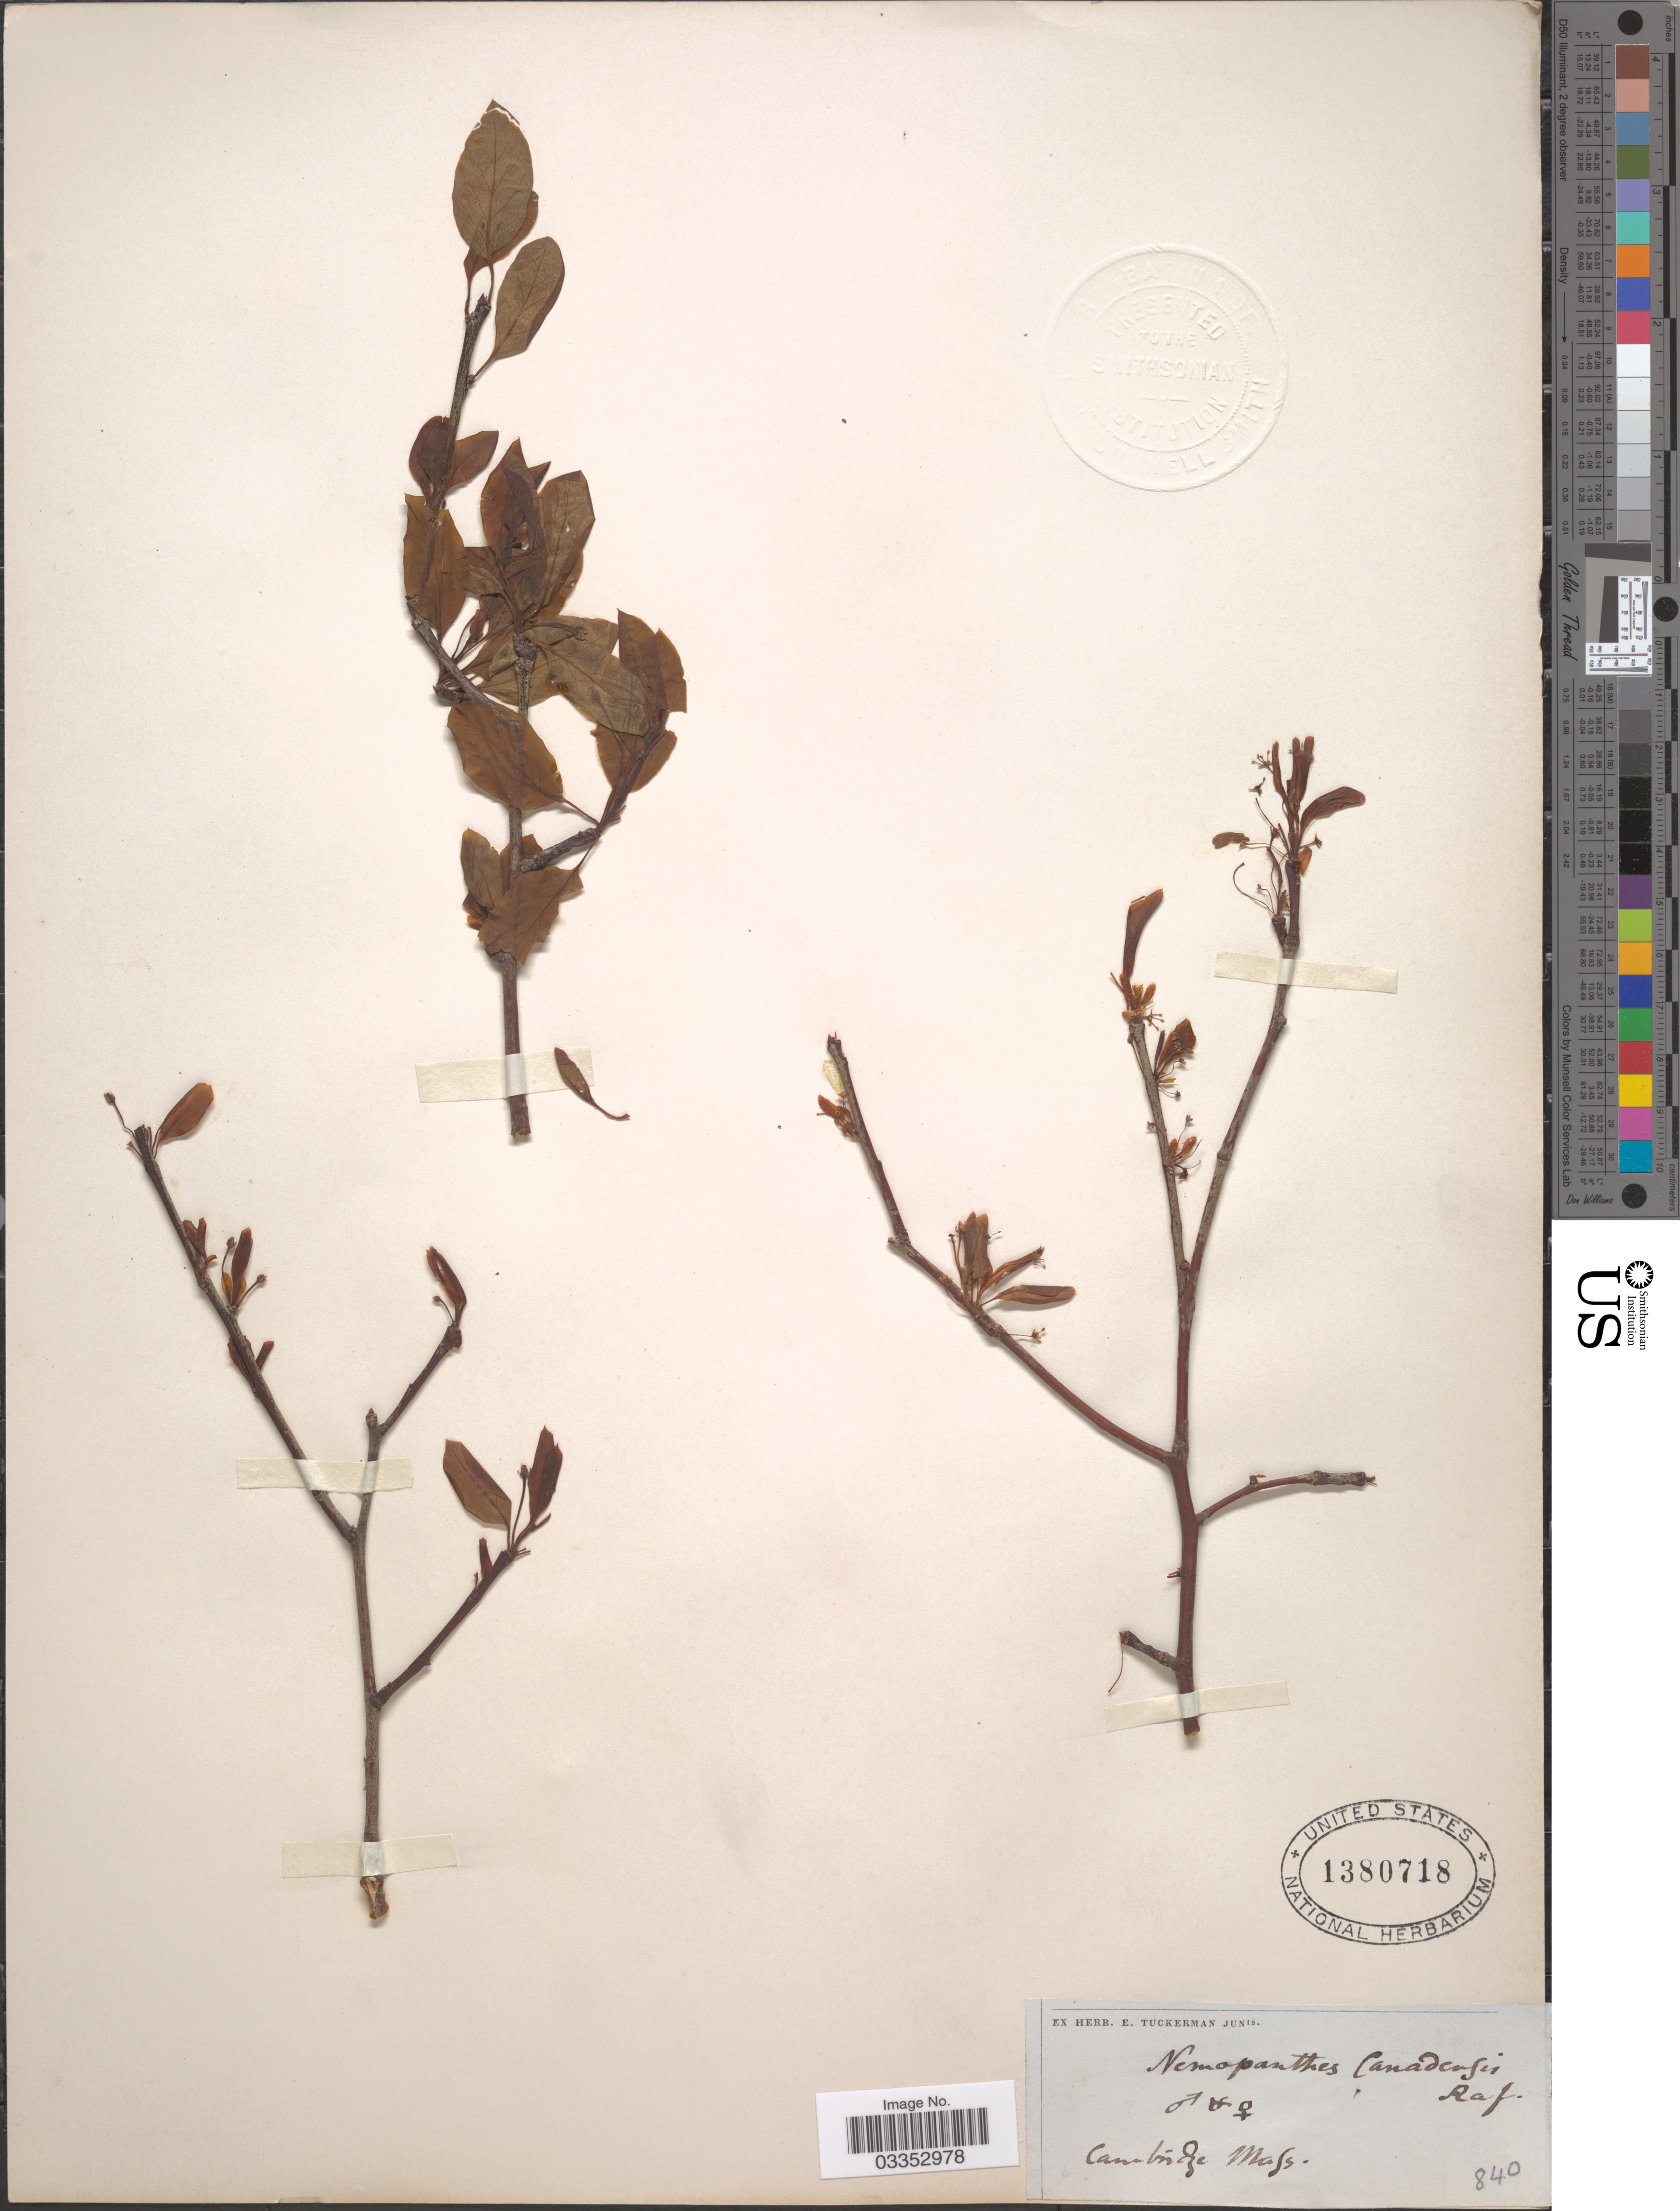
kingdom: Plantae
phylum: Tracheophyta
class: Magnoliopsida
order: Aquifoliales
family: Aquifoliaceae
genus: Nemopanthus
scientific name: Nemopanthus mucronatus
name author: (L.) Trel.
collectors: ex herb. E. Tuckerman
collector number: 840?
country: United States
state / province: Massachusetts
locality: Cambridge.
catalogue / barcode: US 1380718